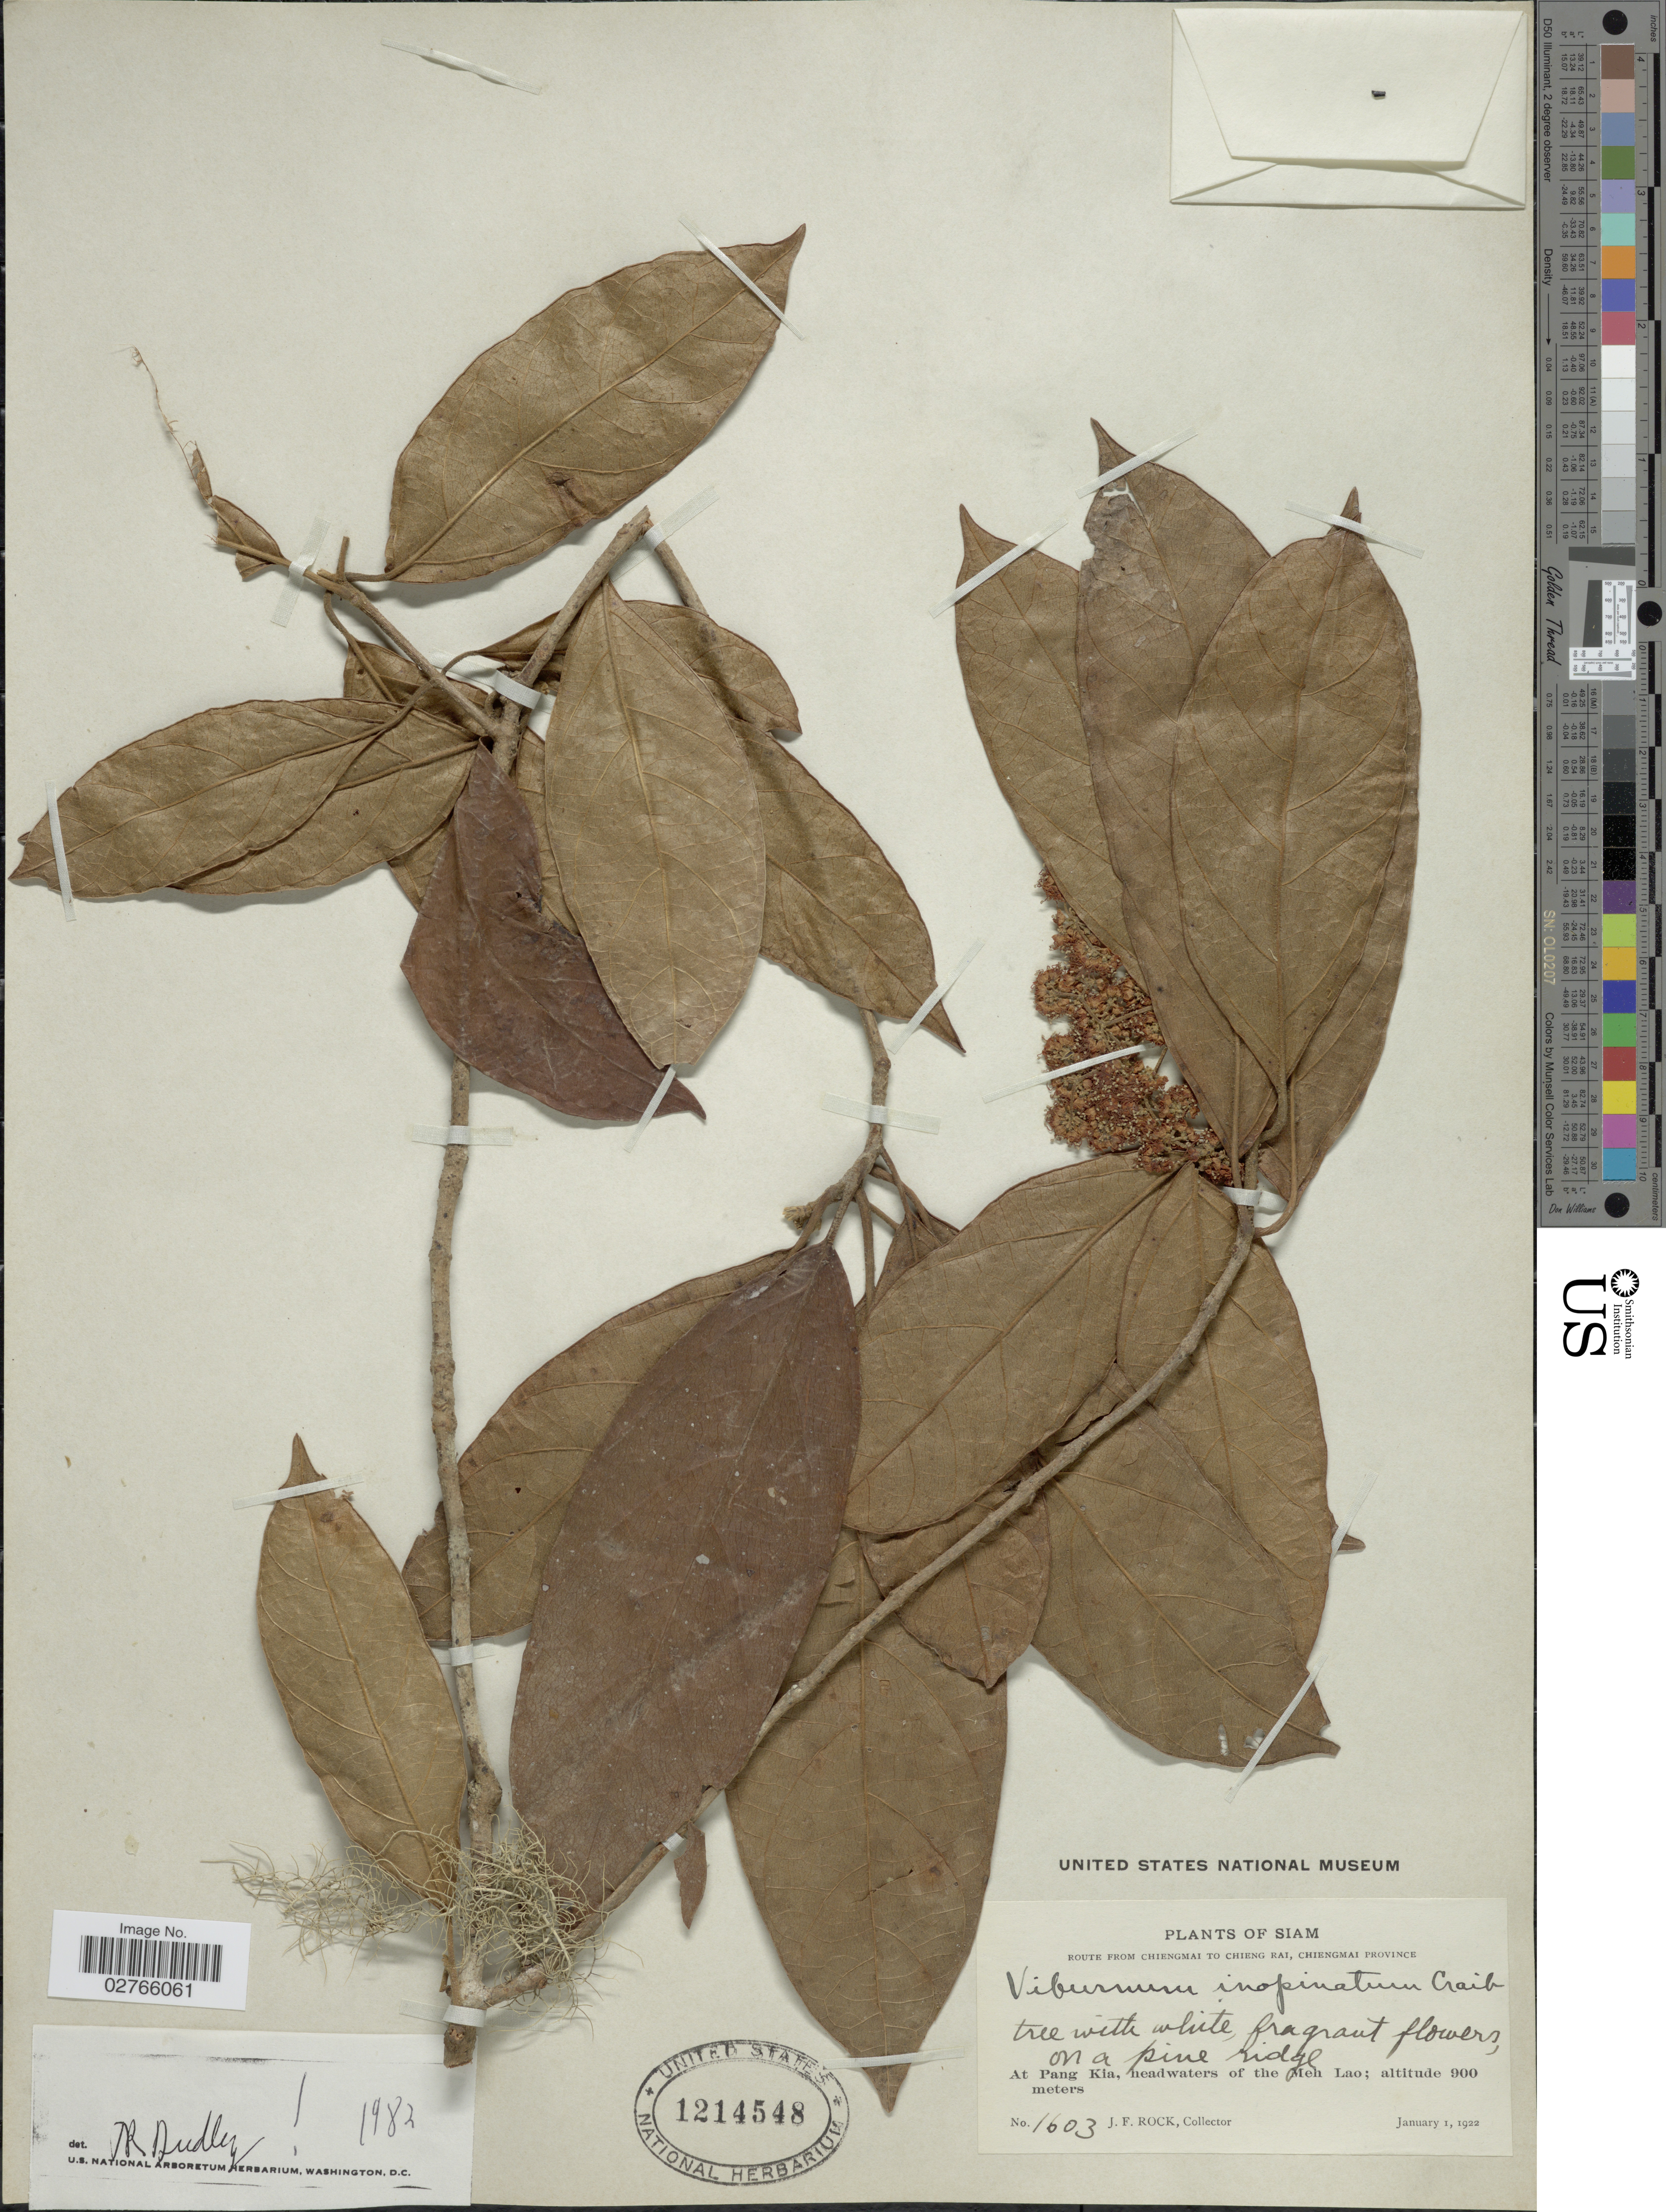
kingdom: Plantae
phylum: Tracheophyta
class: Magnoliopsida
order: Dipsacales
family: Viburnaceae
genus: Viburnum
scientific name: Viburnum inopinatum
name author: Craib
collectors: J. Rock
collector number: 1603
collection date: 1922-01-01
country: Thailand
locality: Siam, Route from Chiengmai to Chieng Rai, Chiengmai Province, At Pang Kia, headwaters of the Meh Lao.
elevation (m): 900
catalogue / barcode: US 1214548